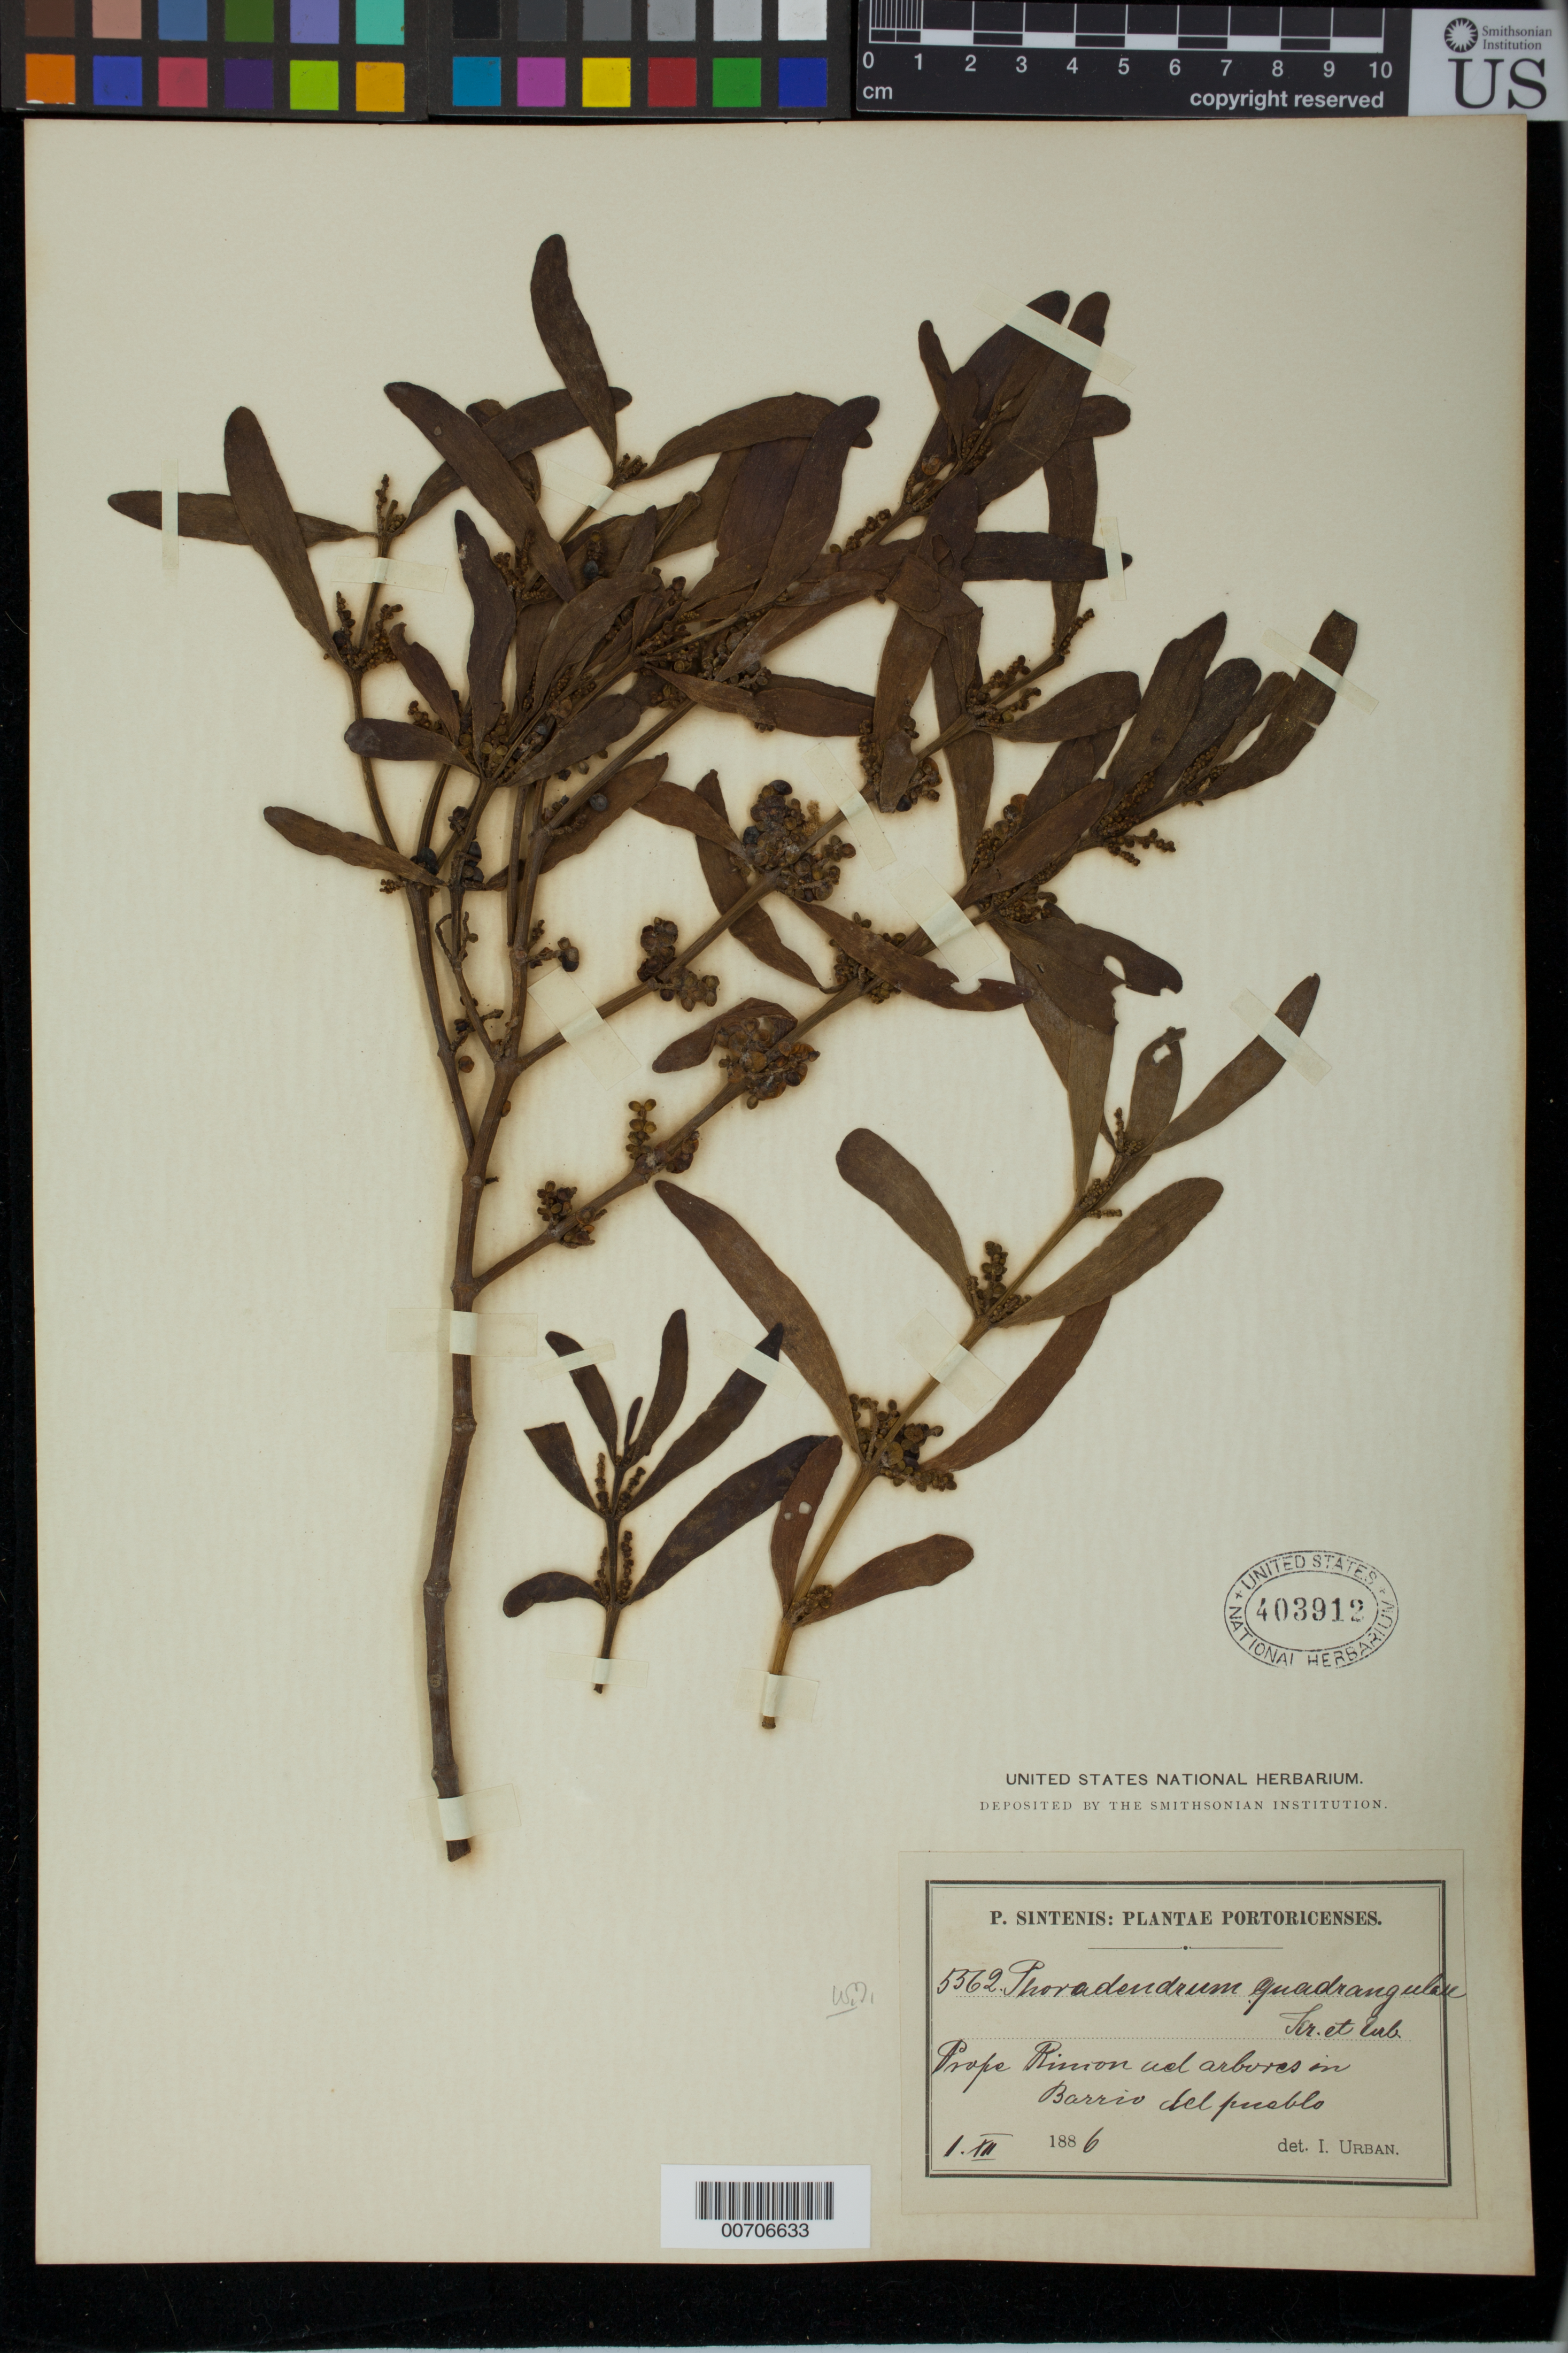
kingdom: Plantae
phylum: Tracheophyta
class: Magnoliopsida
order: Santalales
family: Viscaceae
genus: Phoradendron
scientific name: Phoradendron quadrangulare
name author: (Kunth) Griseb.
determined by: Urban, Ignatz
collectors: P. Sintenis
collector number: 5562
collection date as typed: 01 Dec 1886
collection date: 1886-12-01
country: Puerto Rico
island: Greater Antilles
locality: Prope Pinon ad arbores in Barrio Del pueblo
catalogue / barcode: US 403912